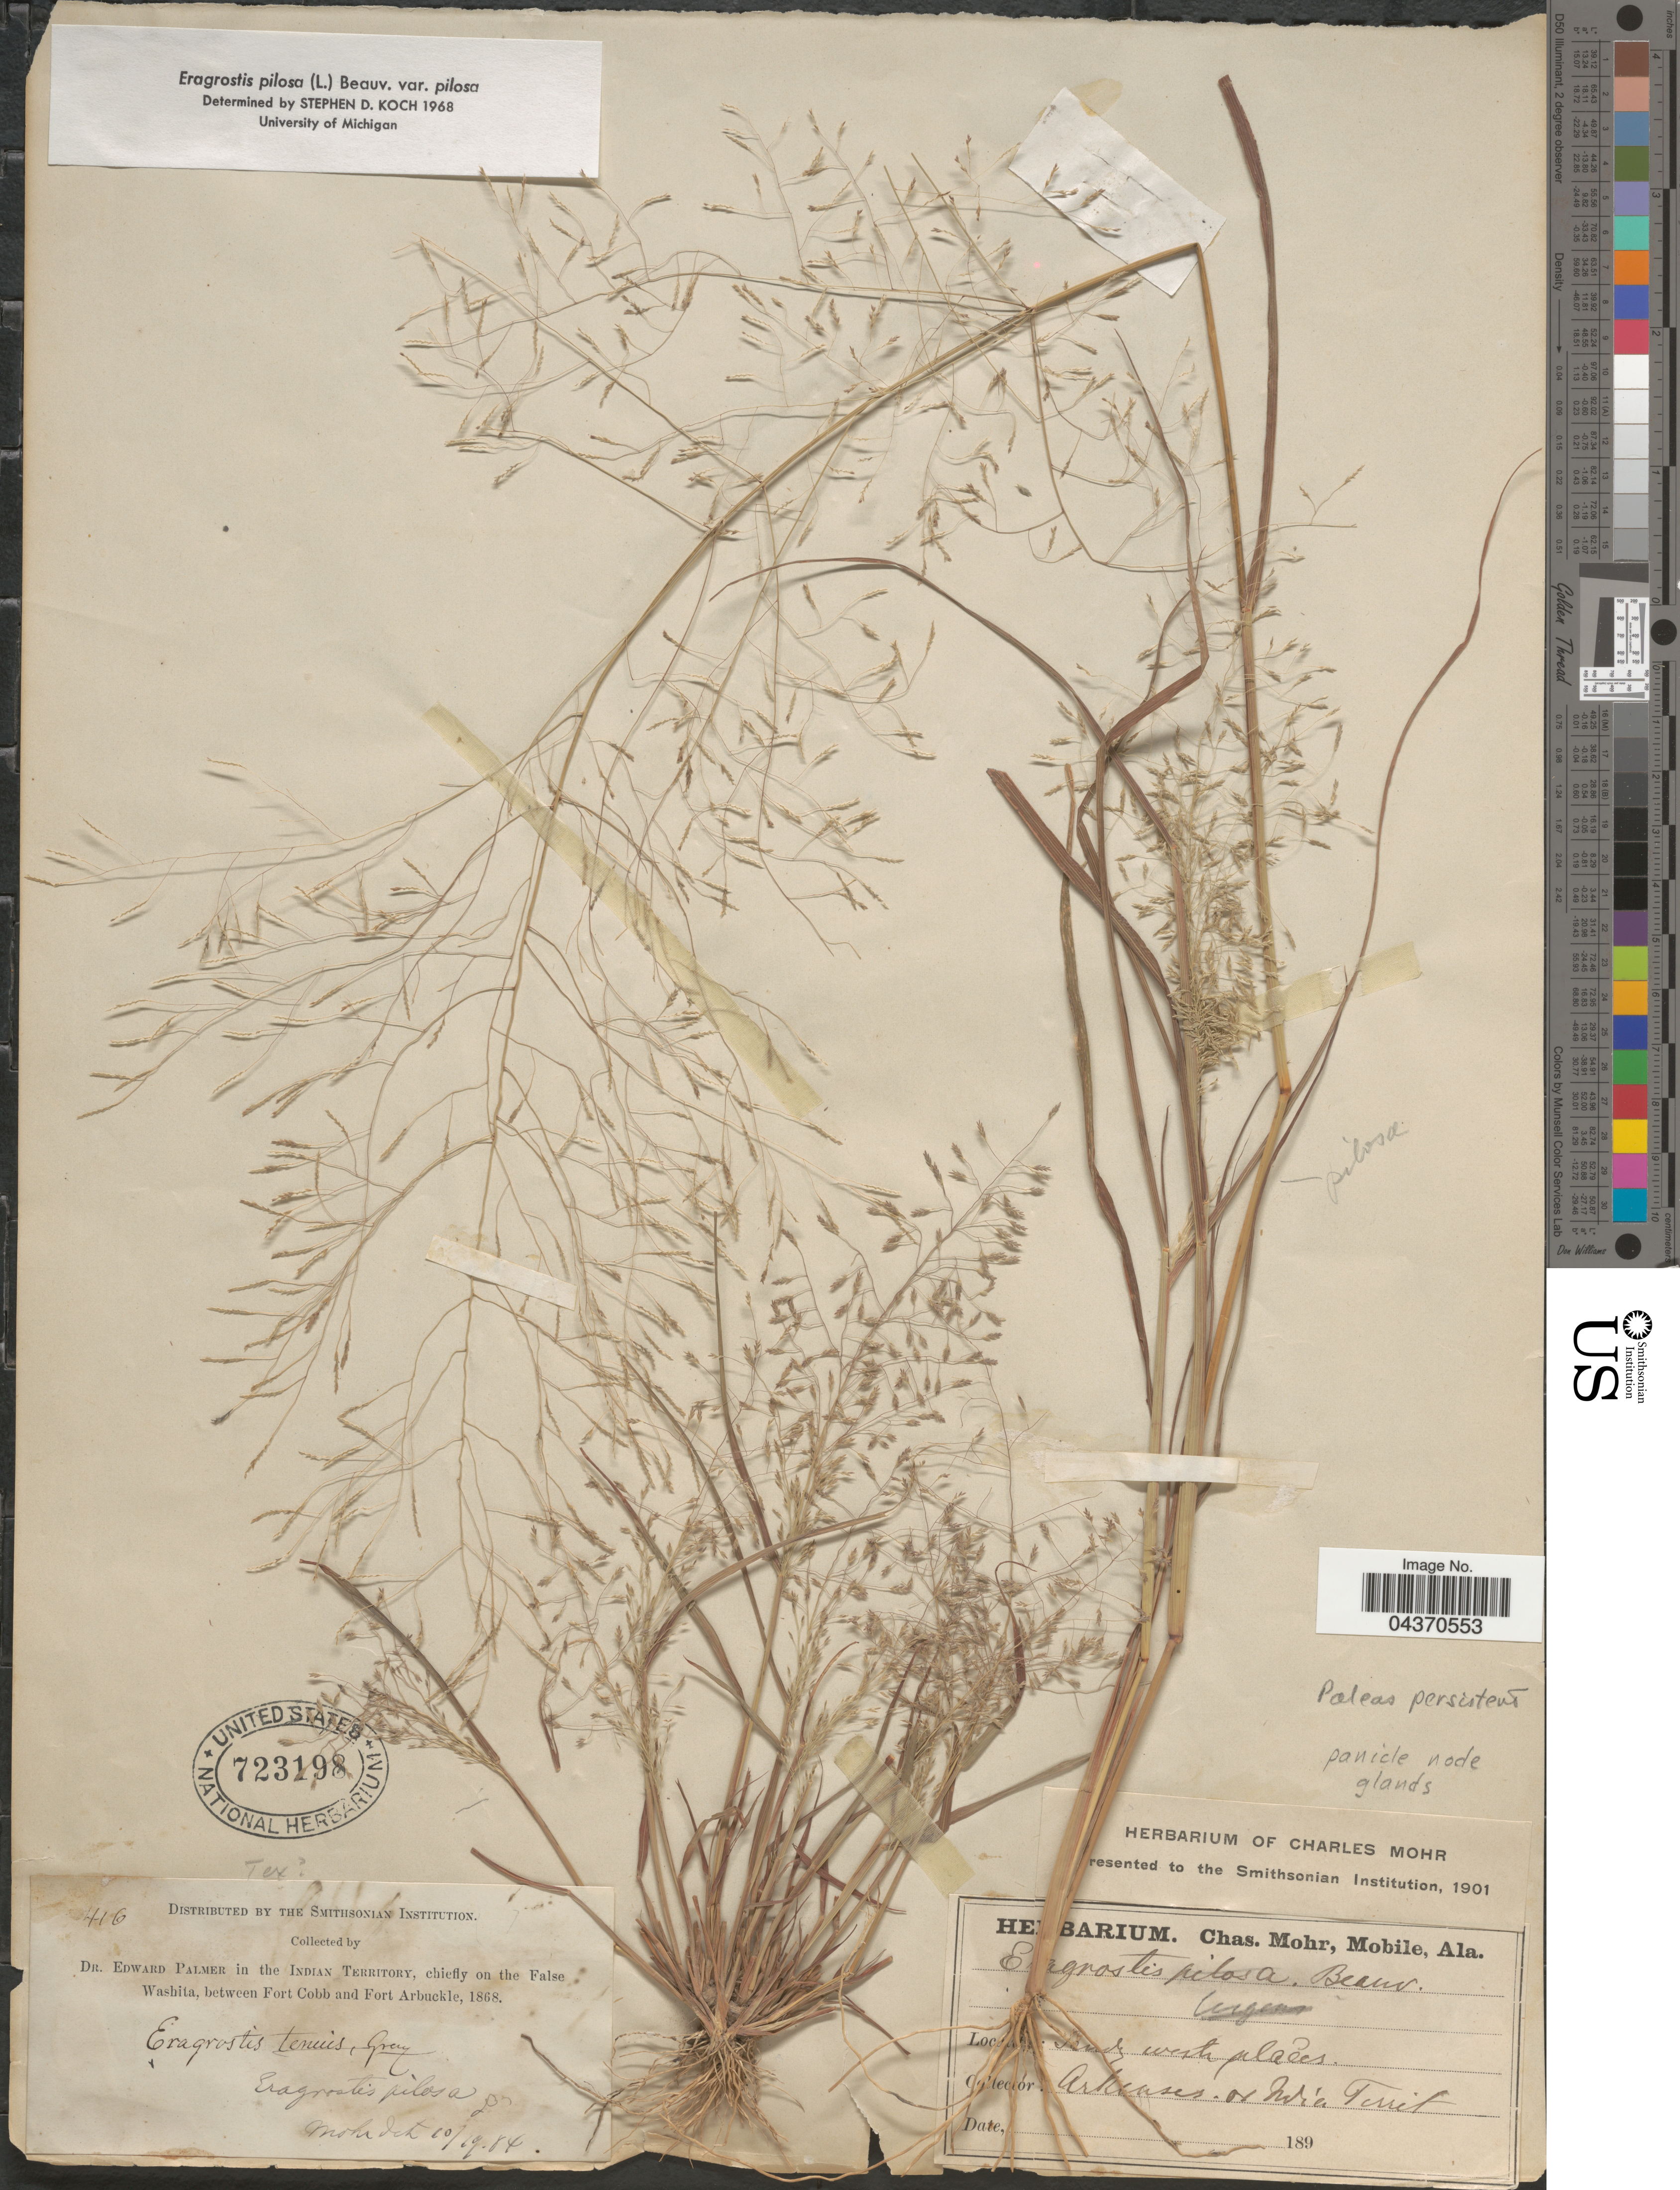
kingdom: Plantae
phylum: Tracheophyta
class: Liliopsida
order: Poales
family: Poaceae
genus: Eragrostis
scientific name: Eragrostis pilosa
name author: (L.) P. Beauv.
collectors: E. Palmer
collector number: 416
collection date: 1984-10-10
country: United States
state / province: Oklahoma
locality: In the Indian Territory, chiefly on the False Washita, between Fort Cobb and Fort Arbuckle.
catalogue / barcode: US 723198